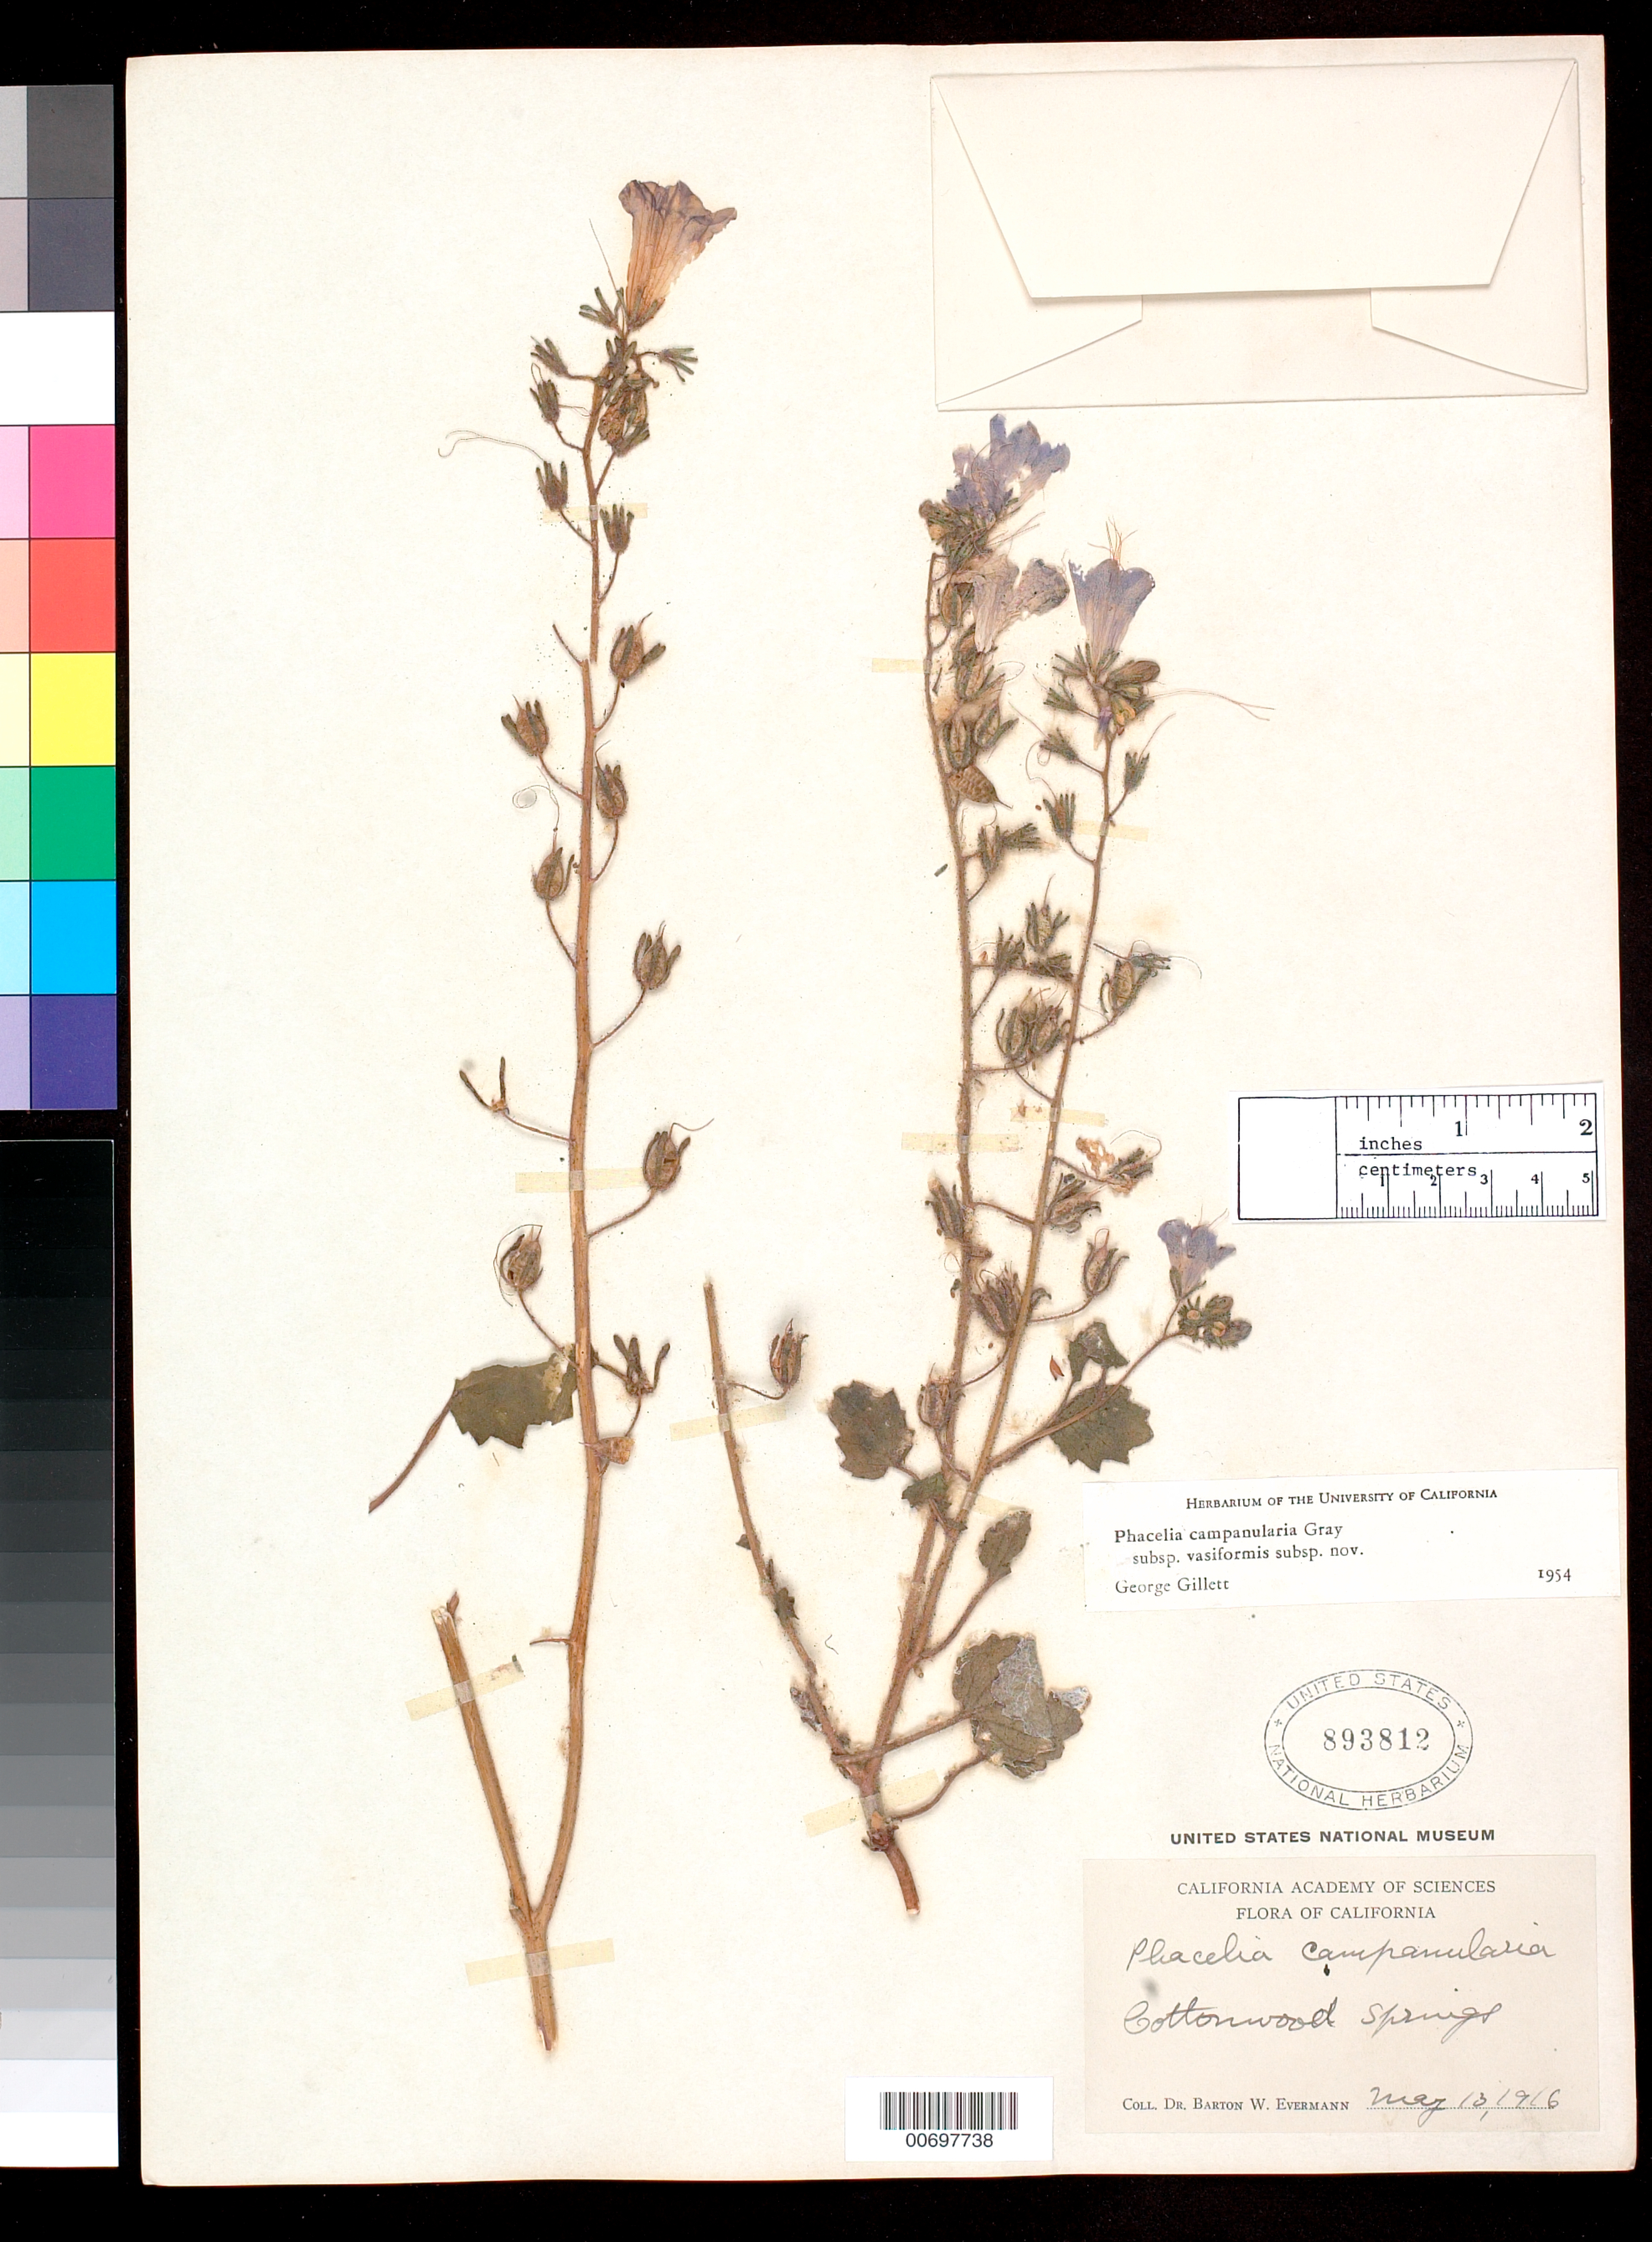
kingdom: Plantae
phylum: Tracheophyta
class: Magnoliopsida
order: Boraginales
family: Hydrophyllaceae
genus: Phacelia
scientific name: Phacelia campanularia subsp. vasiformis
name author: G.W. Gillett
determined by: Gillett, G. W.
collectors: B. W. Evermann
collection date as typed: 13 May 1916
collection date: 1916-05-13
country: United States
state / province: California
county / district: Riverside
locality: Cottonwood Springs.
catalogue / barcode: US 893812